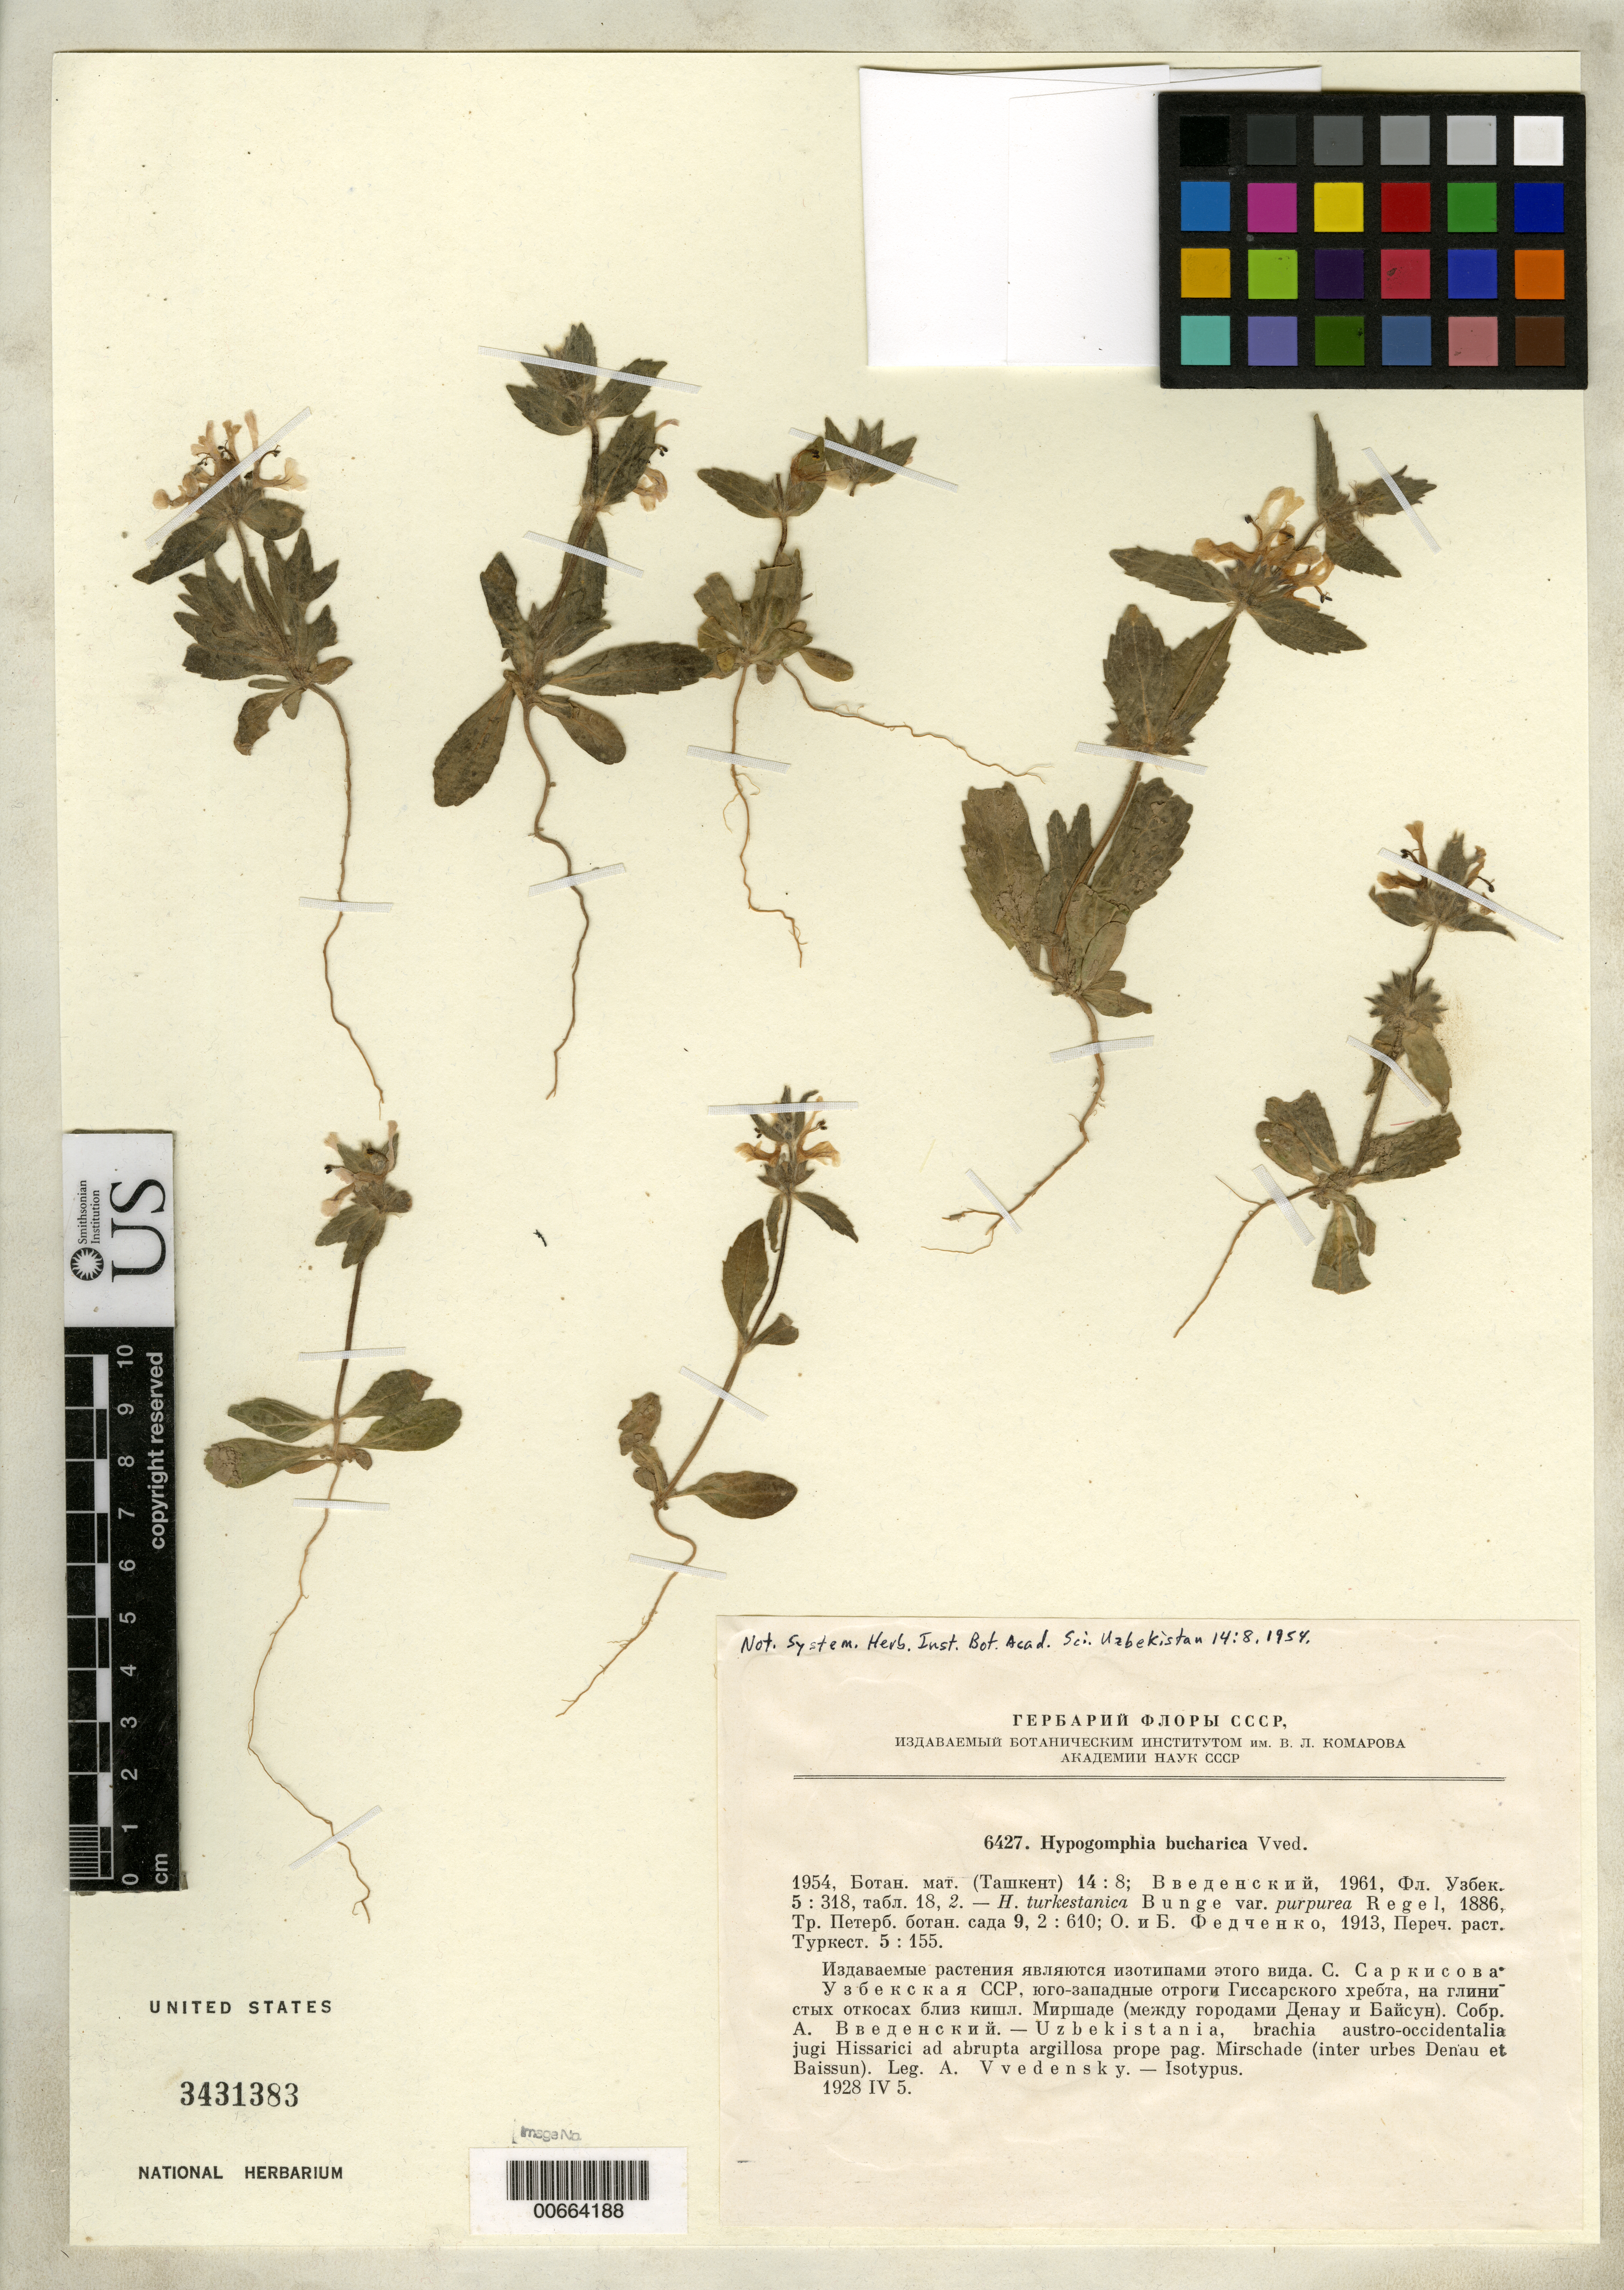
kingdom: Plantae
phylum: Tracheophyta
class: Magnoliopsida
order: Lamiales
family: Lamiaceae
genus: Hypogomphia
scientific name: Hypogomphia bucharica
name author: Vved.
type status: Isotype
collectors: A. Vvedensky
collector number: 6427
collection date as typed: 05 Apr 1928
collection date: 1928-04-05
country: Uzbekistan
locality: Brachia austro-occidentalia jugi Hissarica ad abrupta argillosa prope pag. Mirschade (inter urbes Denau et Baissun).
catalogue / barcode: US 3431383